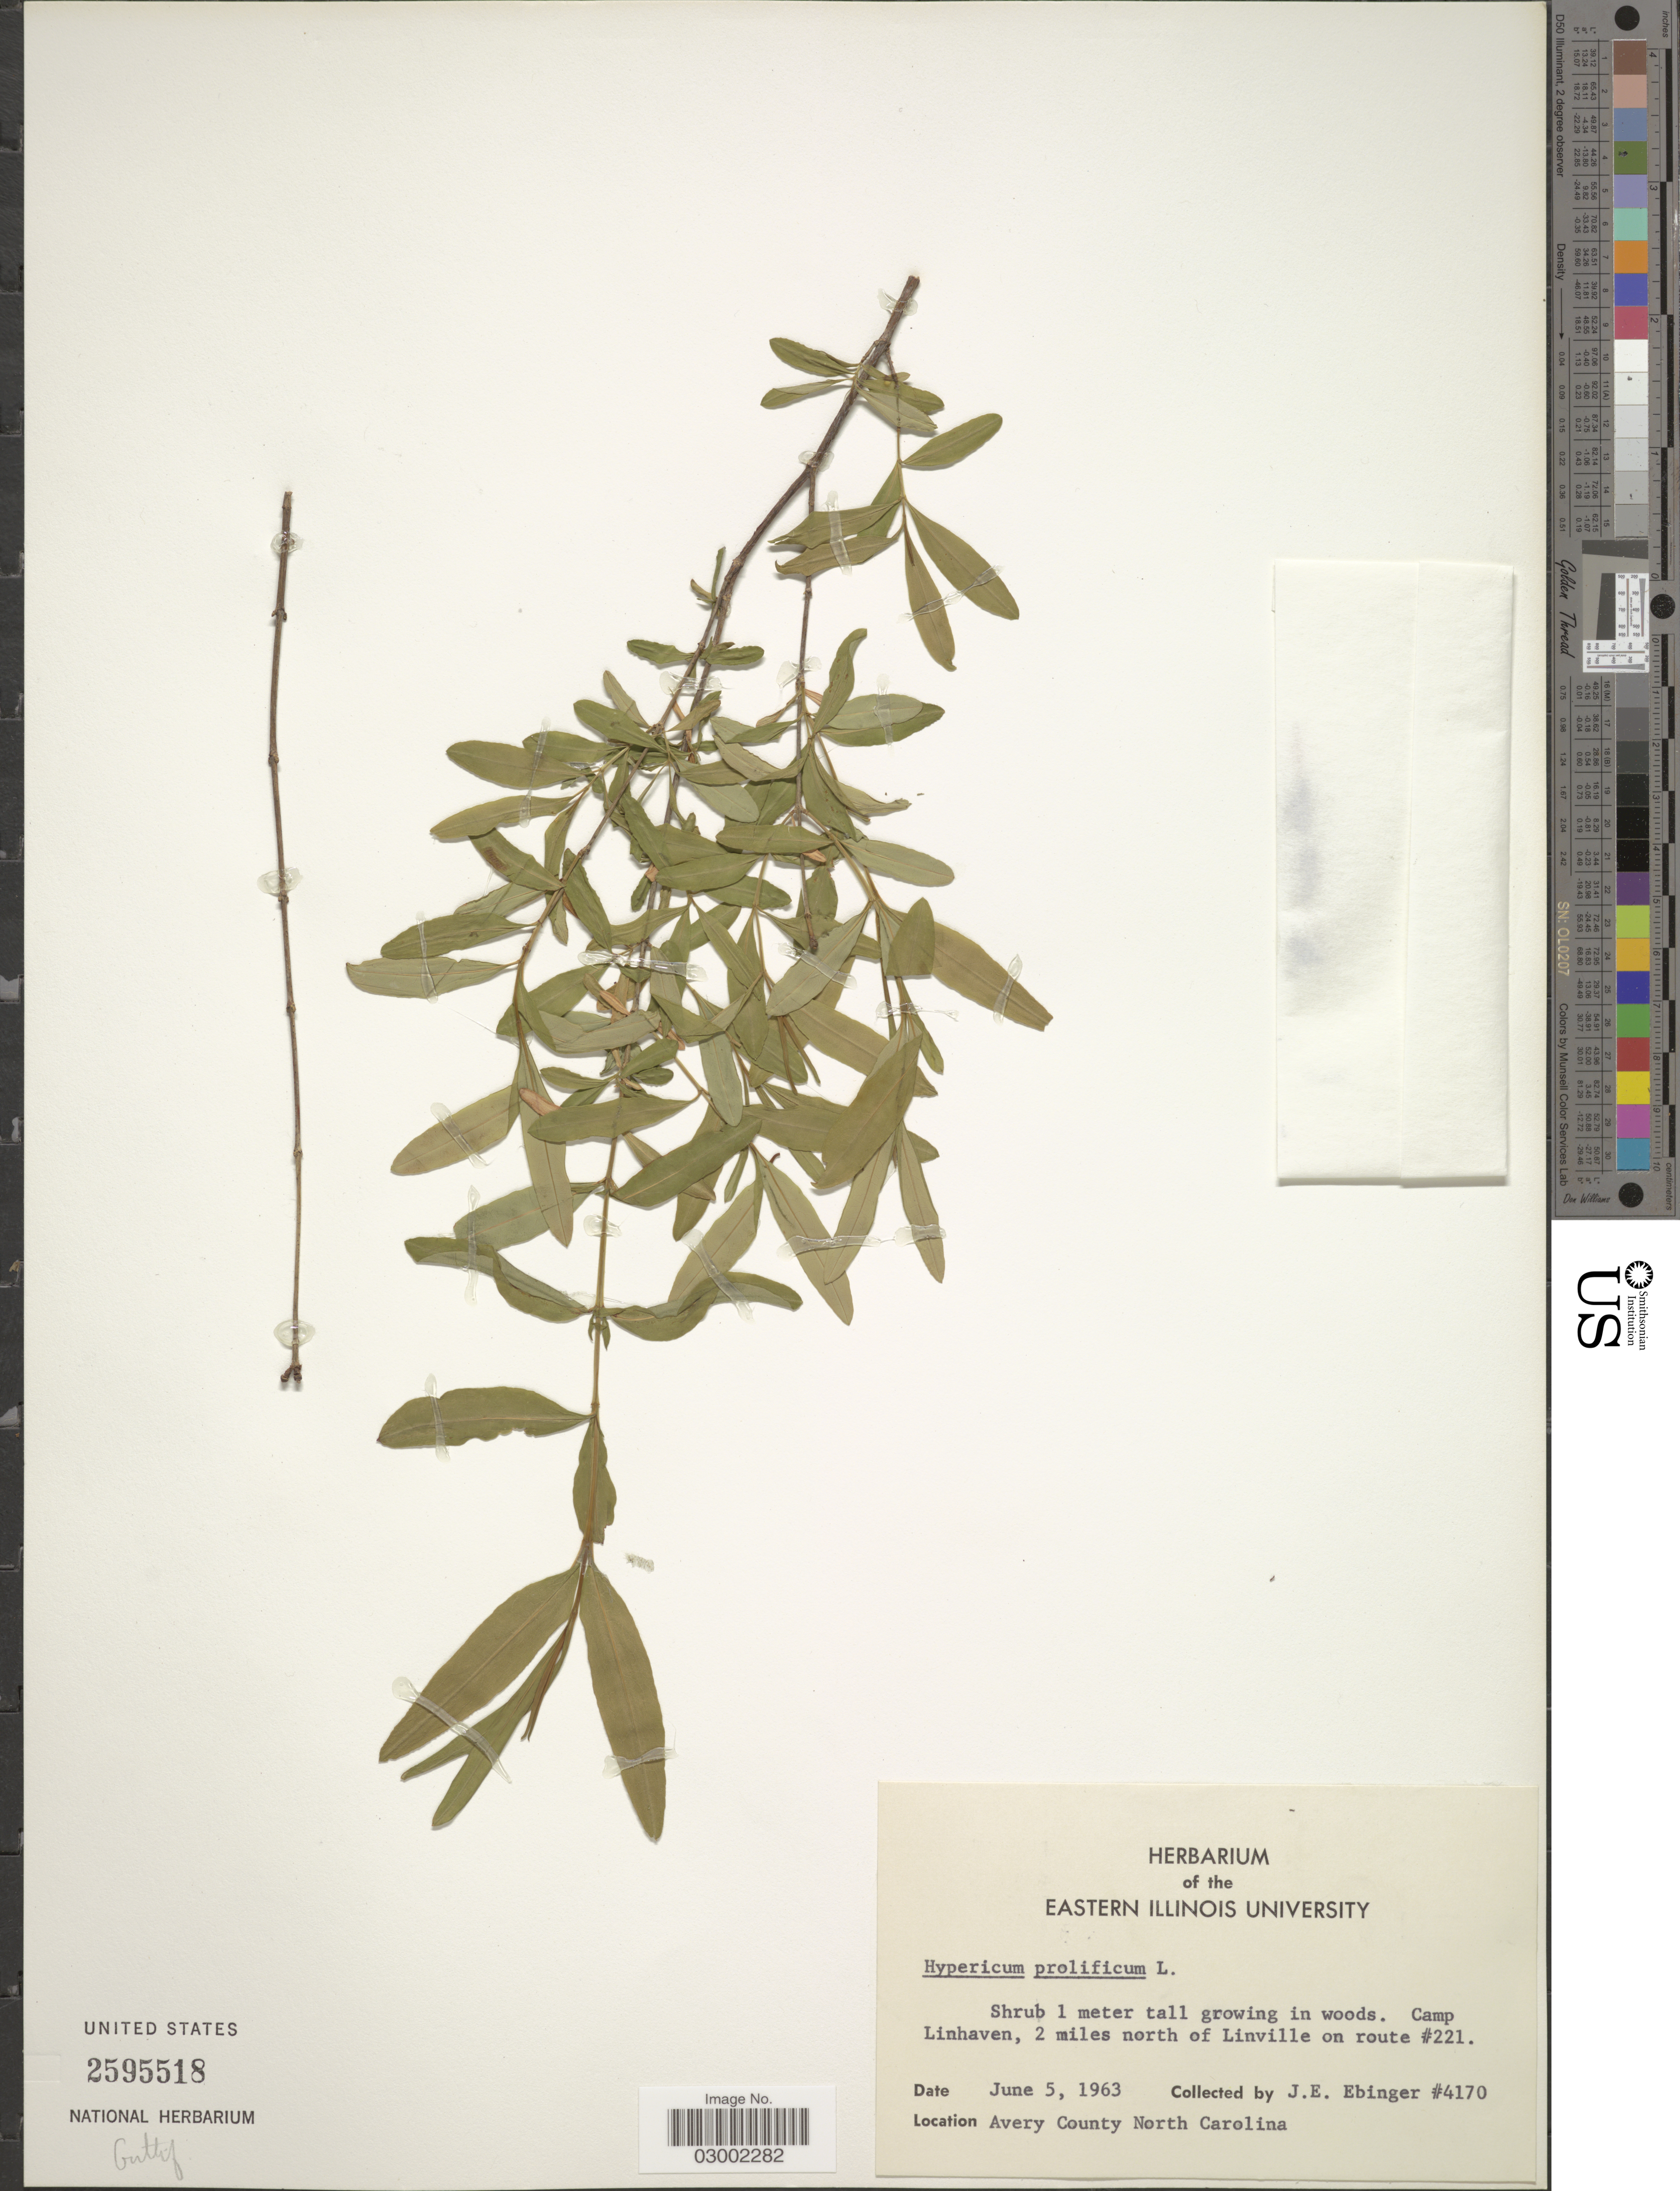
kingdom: Plantae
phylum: Tracheophyta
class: Magnoliopsida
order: Malpighiales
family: Hypericaceae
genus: Hypericum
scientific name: Hypericum prolificum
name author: L.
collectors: J. Ebinger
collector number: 4170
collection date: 1963-06-05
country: United States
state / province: North Carolina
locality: Camp Linhaven, 2 miles north of Linville on route #221.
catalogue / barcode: US 2595518